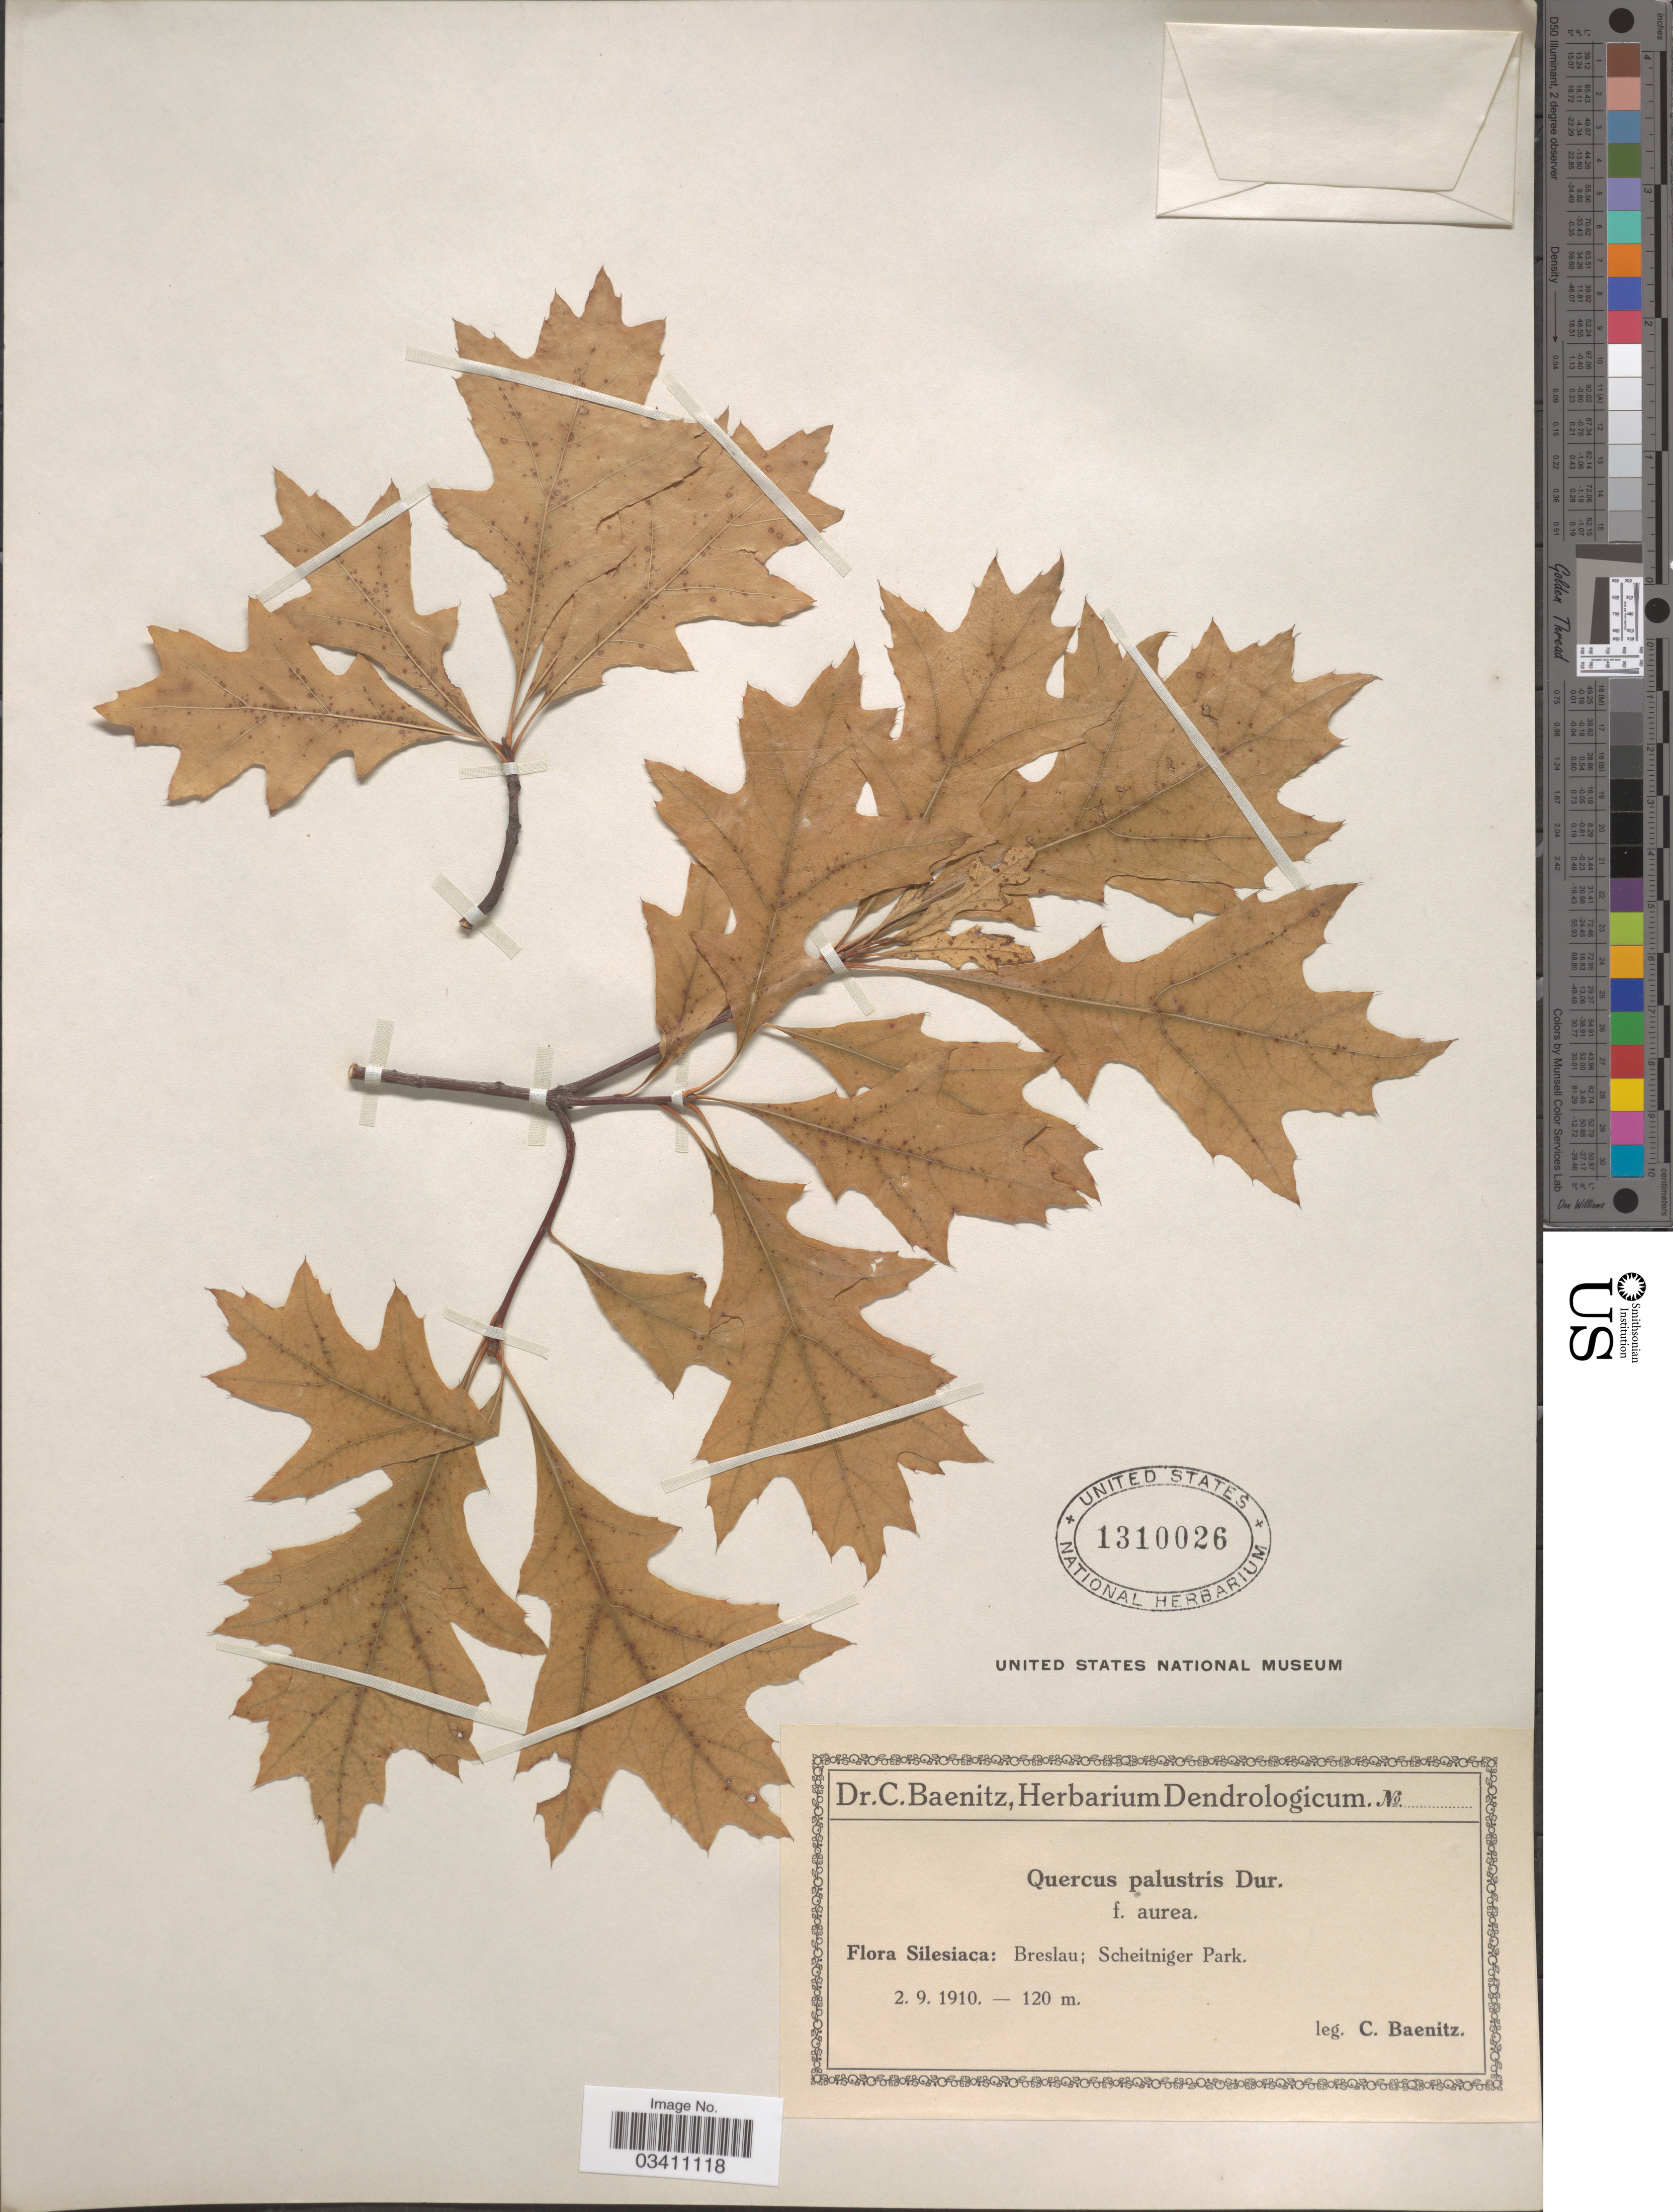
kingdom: Plantae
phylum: Tracheophyta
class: Magnoliopsida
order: Fagales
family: Fagaceae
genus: Quercus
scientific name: Quercus palustris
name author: Münchh.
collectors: C. G. Baenitz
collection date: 1910-09-02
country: Poland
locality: Silesiaca: Breslau; Scheitniger Park.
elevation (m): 120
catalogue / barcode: US 1310026